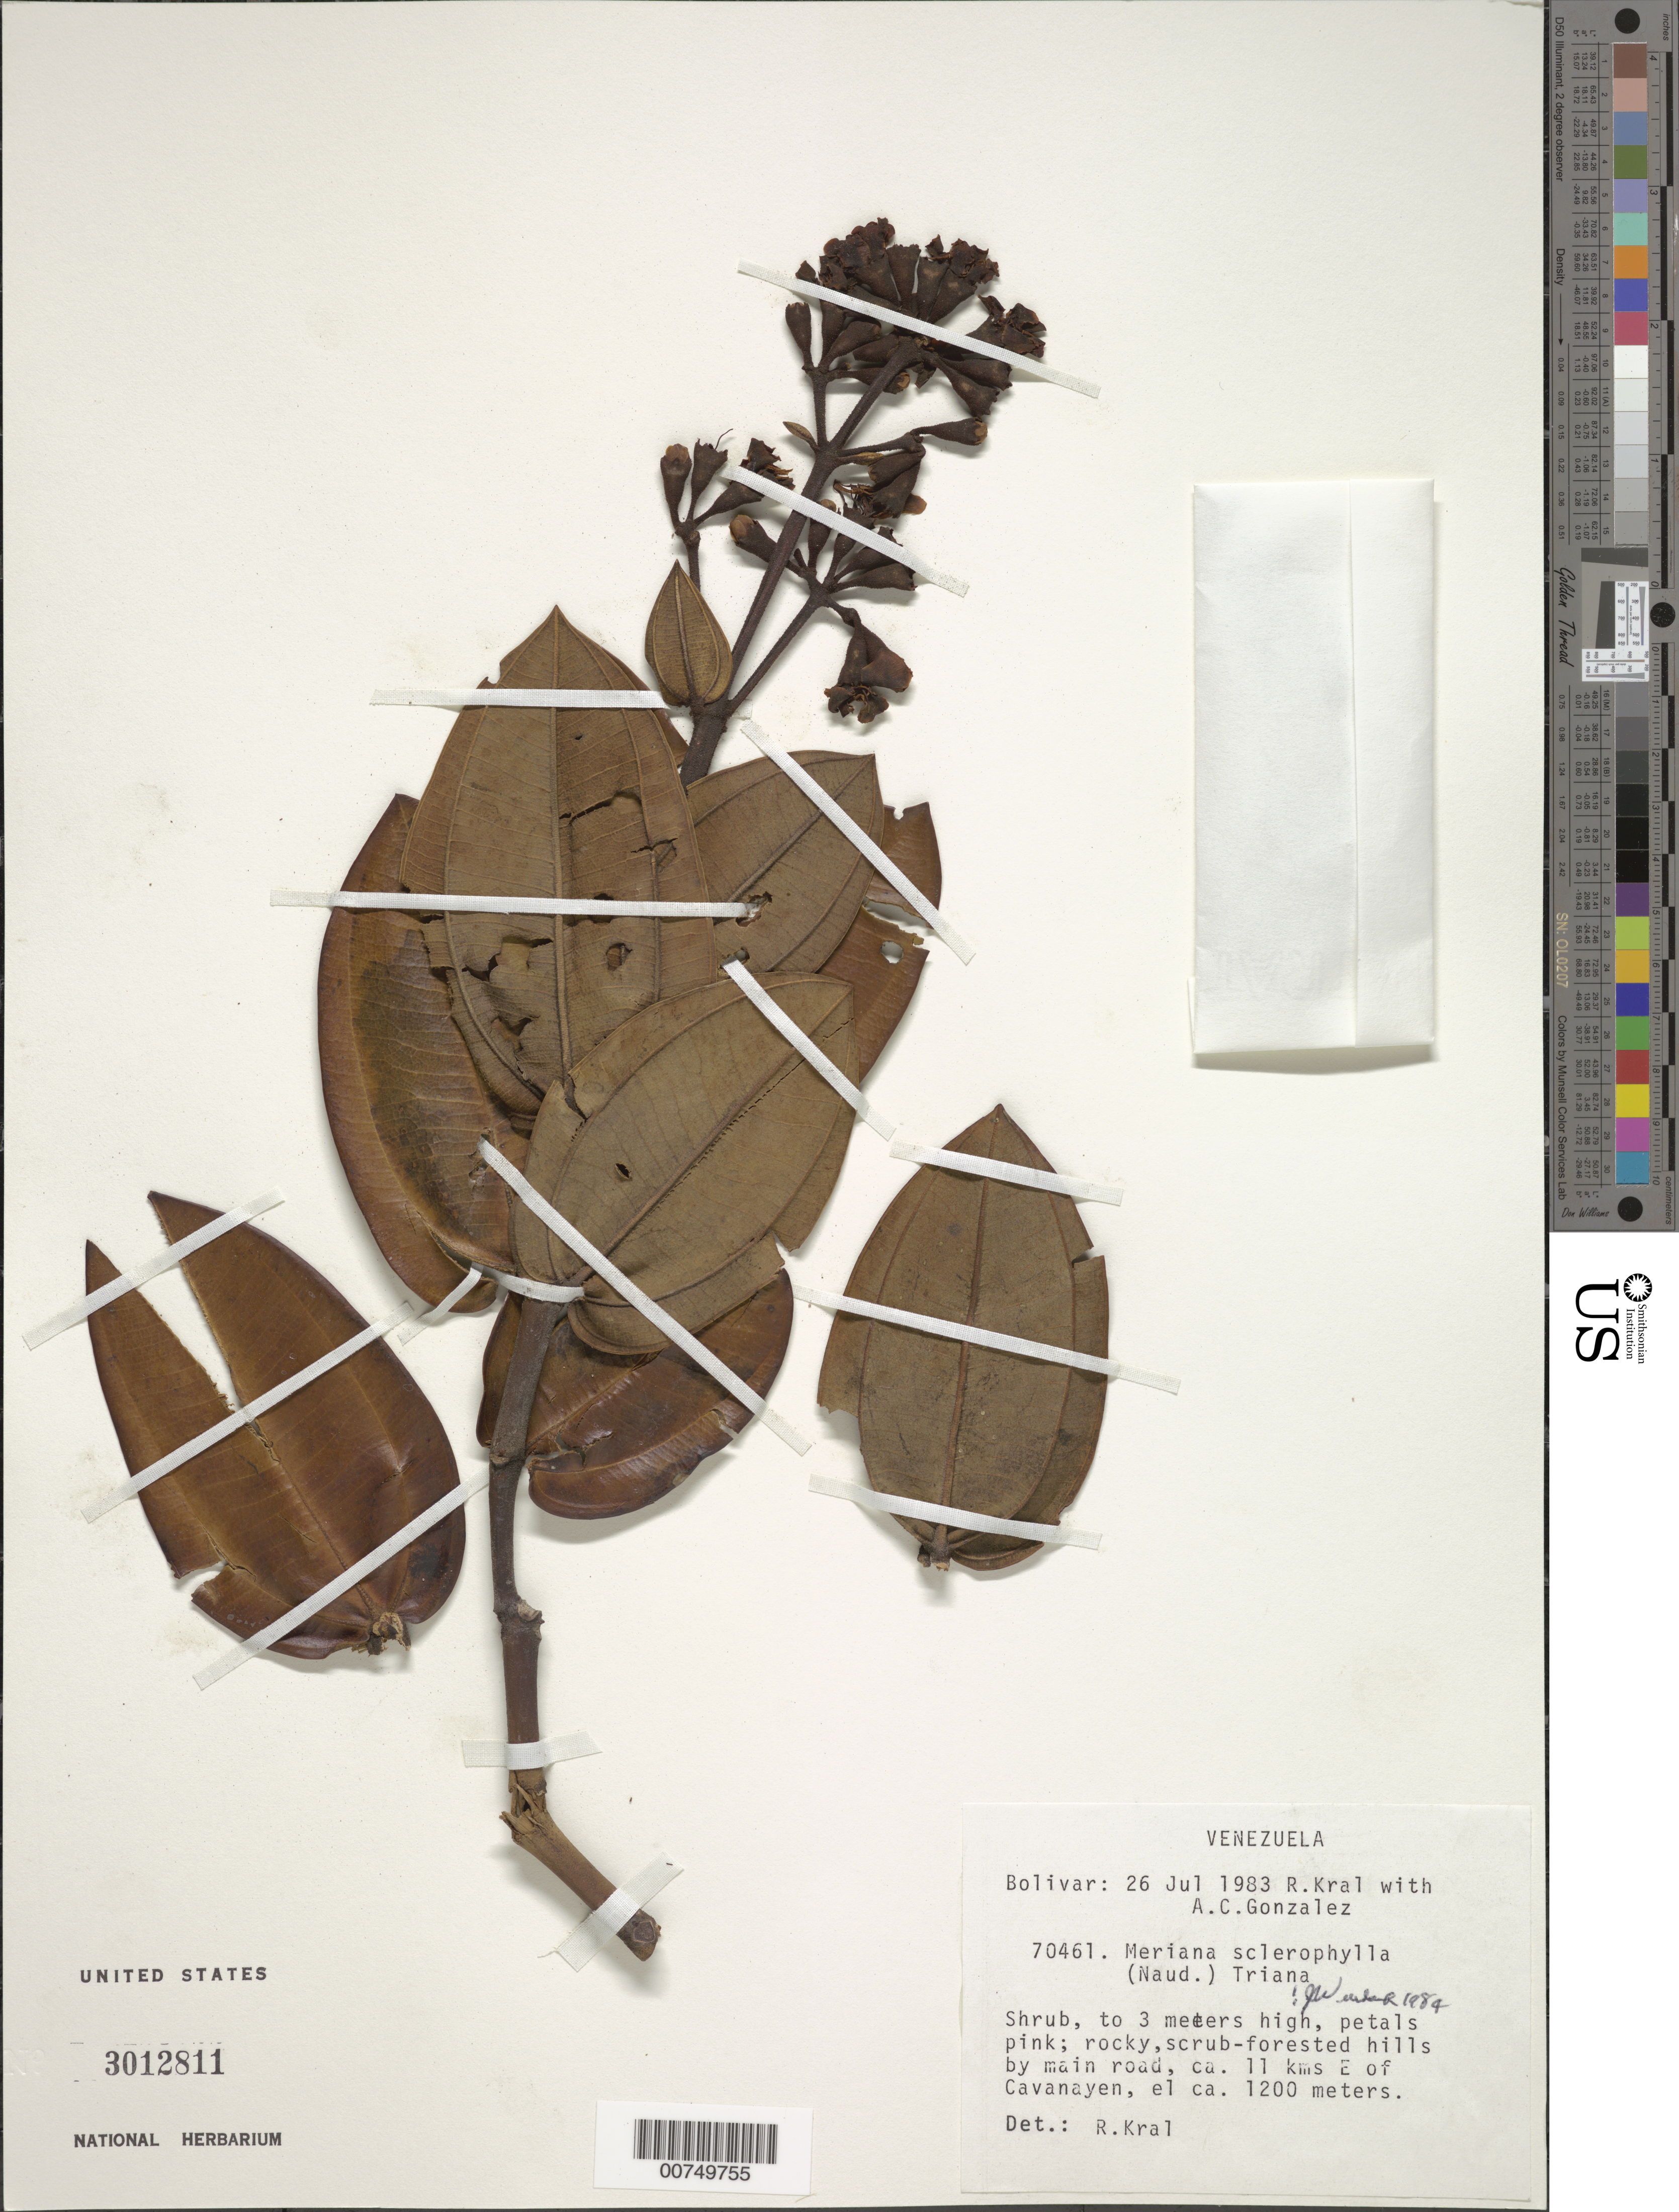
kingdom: Plantae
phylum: Tracheophyta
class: Magnoliopsida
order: Myrtales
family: Melastomataceae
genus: Meriania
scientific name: Meriania sclerophylla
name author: Triana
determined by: Wurdack, John J., (US), US (UNITED STATES)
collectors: R. Kral & A. C. González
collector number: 70461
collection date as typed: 26-Jul-83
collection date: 1983-07-26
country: Venezuela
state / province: Bolívar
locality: Gran Sabana, Kavanayén, 11 km E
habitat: Rocky, scrub-forested hills by main road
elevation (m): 1200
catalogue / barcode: US 3012811